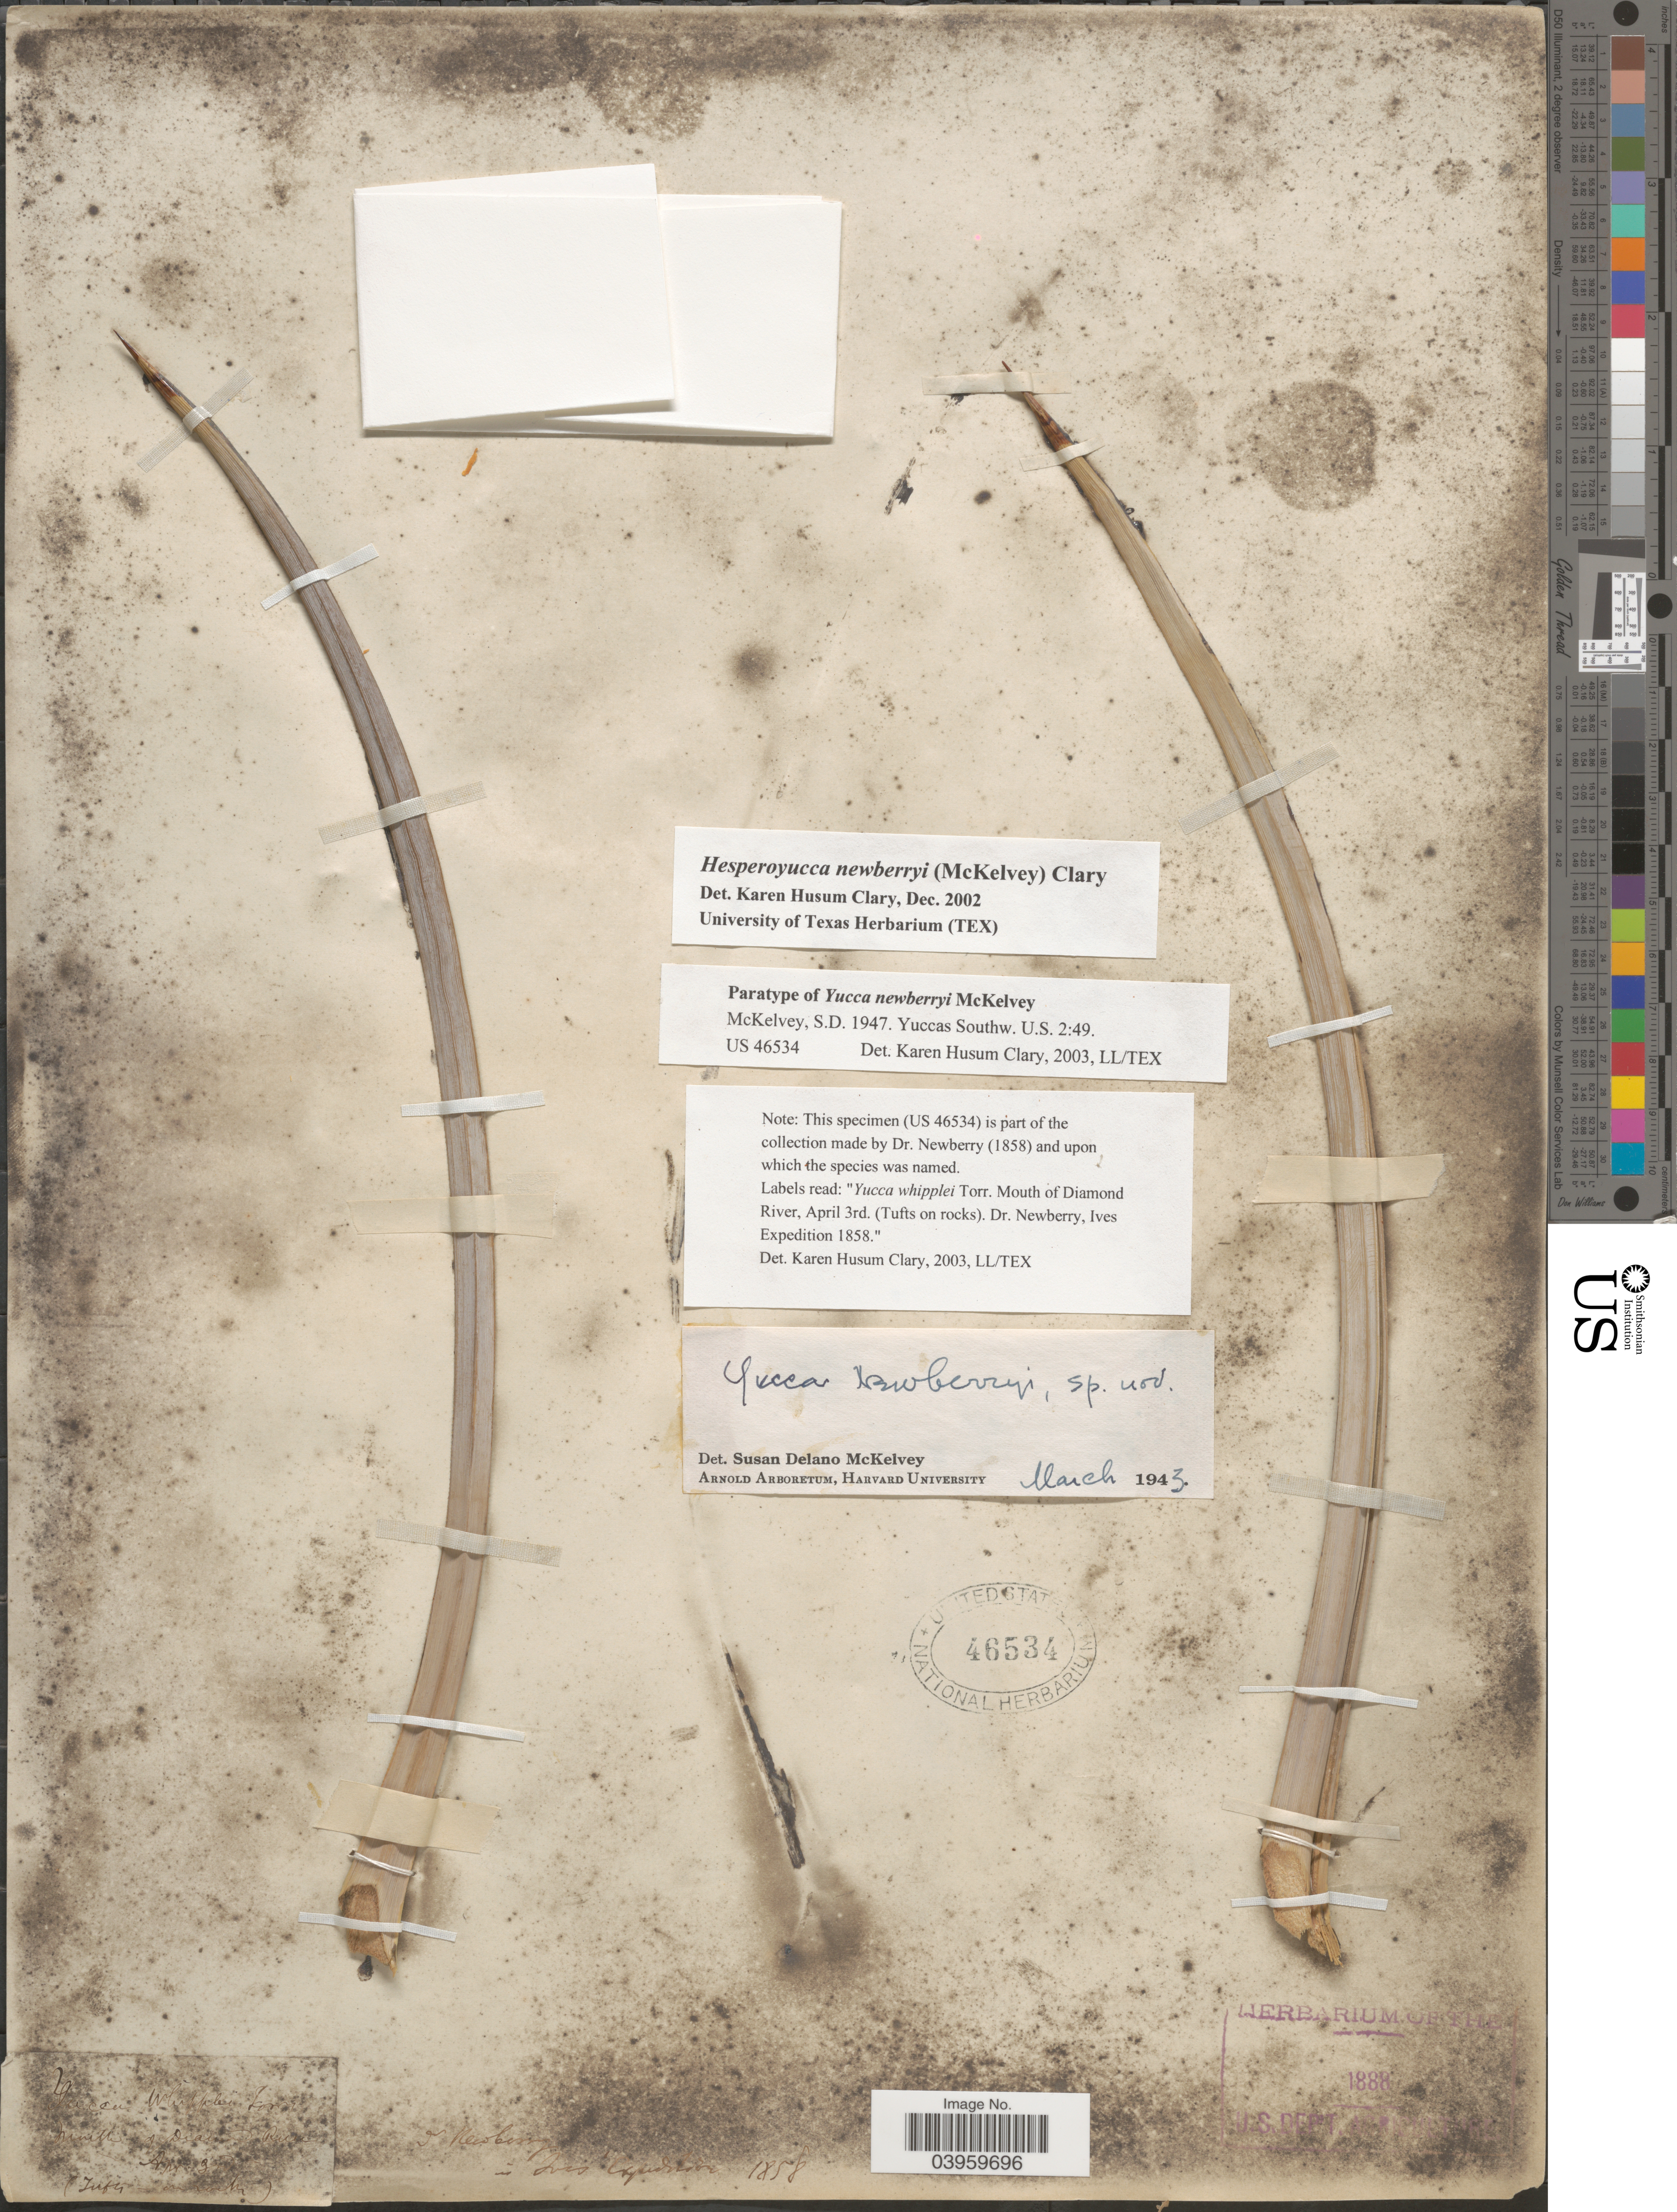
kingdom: Plantae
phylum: Tracheophyta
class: Liliopsida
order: Asparagales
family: Asparagaceae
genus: Hesperoyucca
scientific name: Hesperoyucca newberryi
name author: (McKelvey) Clary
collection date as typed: Transcribed d/m/y: /4/95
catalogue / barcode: US 46534